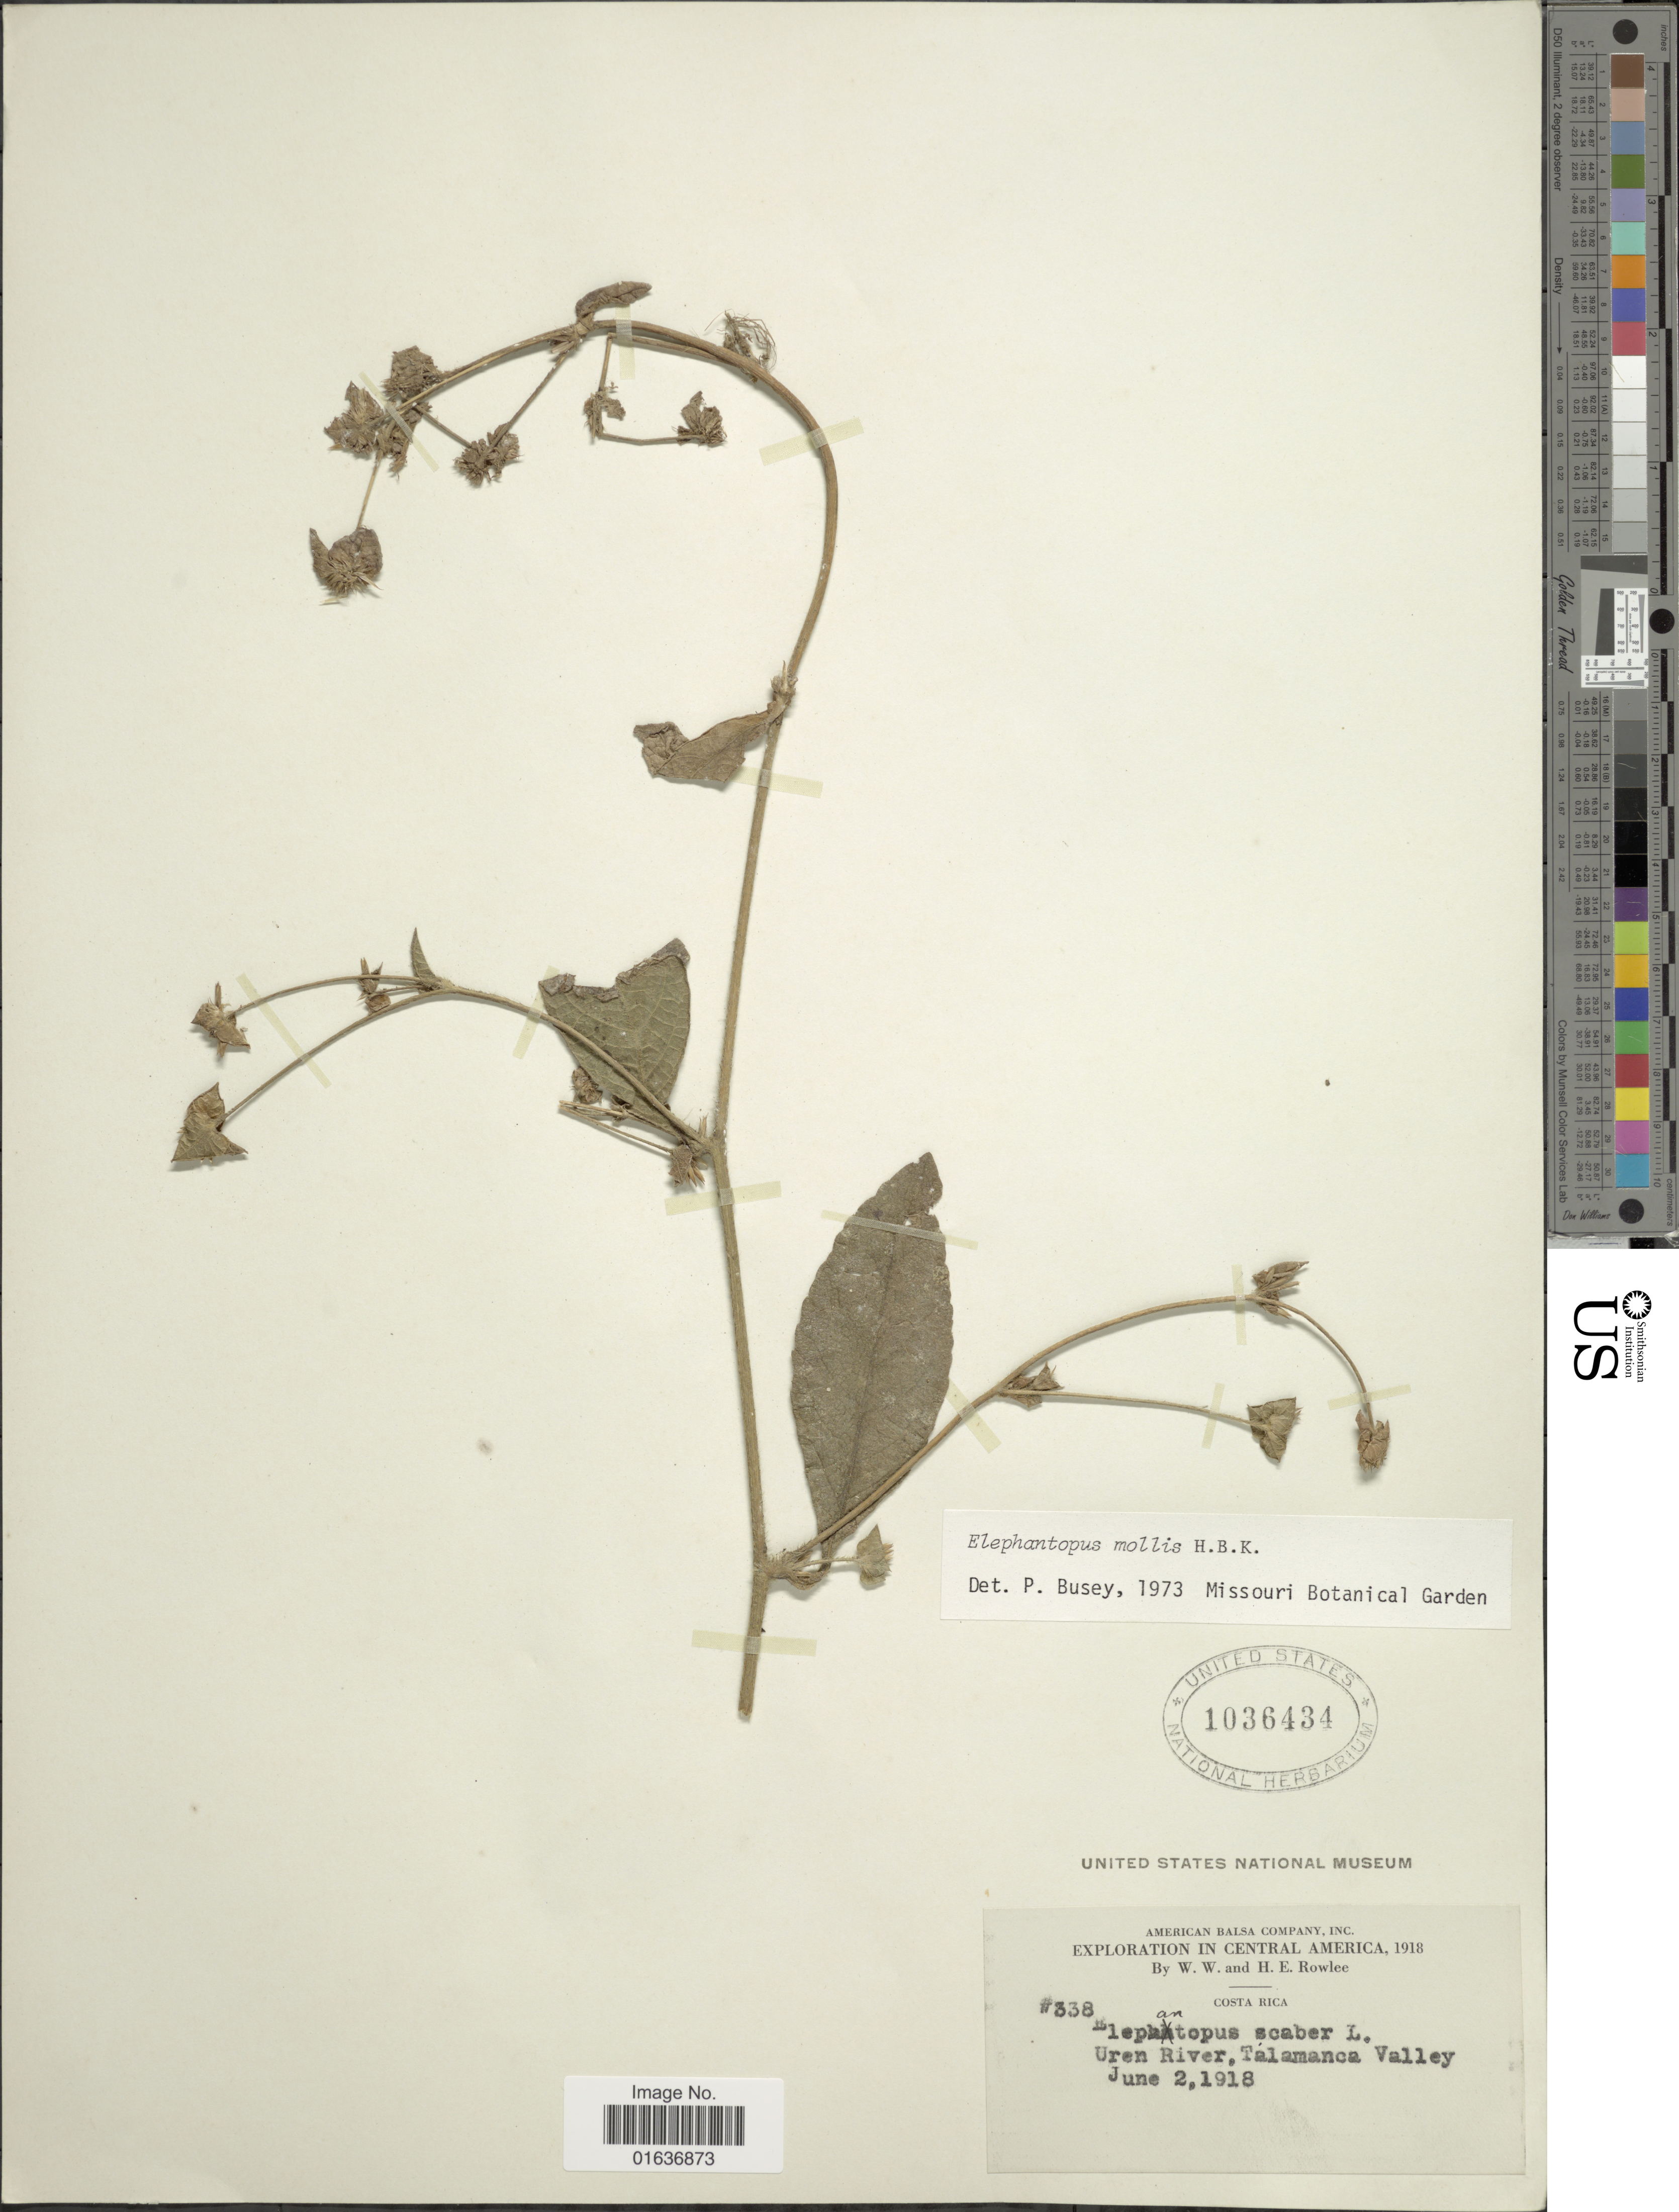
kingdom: Plantae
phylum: Tracheophyta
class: Magnoliopsida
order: Asterales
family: Asteraceae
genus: Elephantopus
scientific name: Elephantopus mollis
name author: Kunth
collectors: W. W. Rowlee & H. E. Rowlee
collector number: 338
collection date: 1918-06-02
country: Costa Rica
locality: Uren River, Talamanca Valley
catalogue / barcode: US 1036434